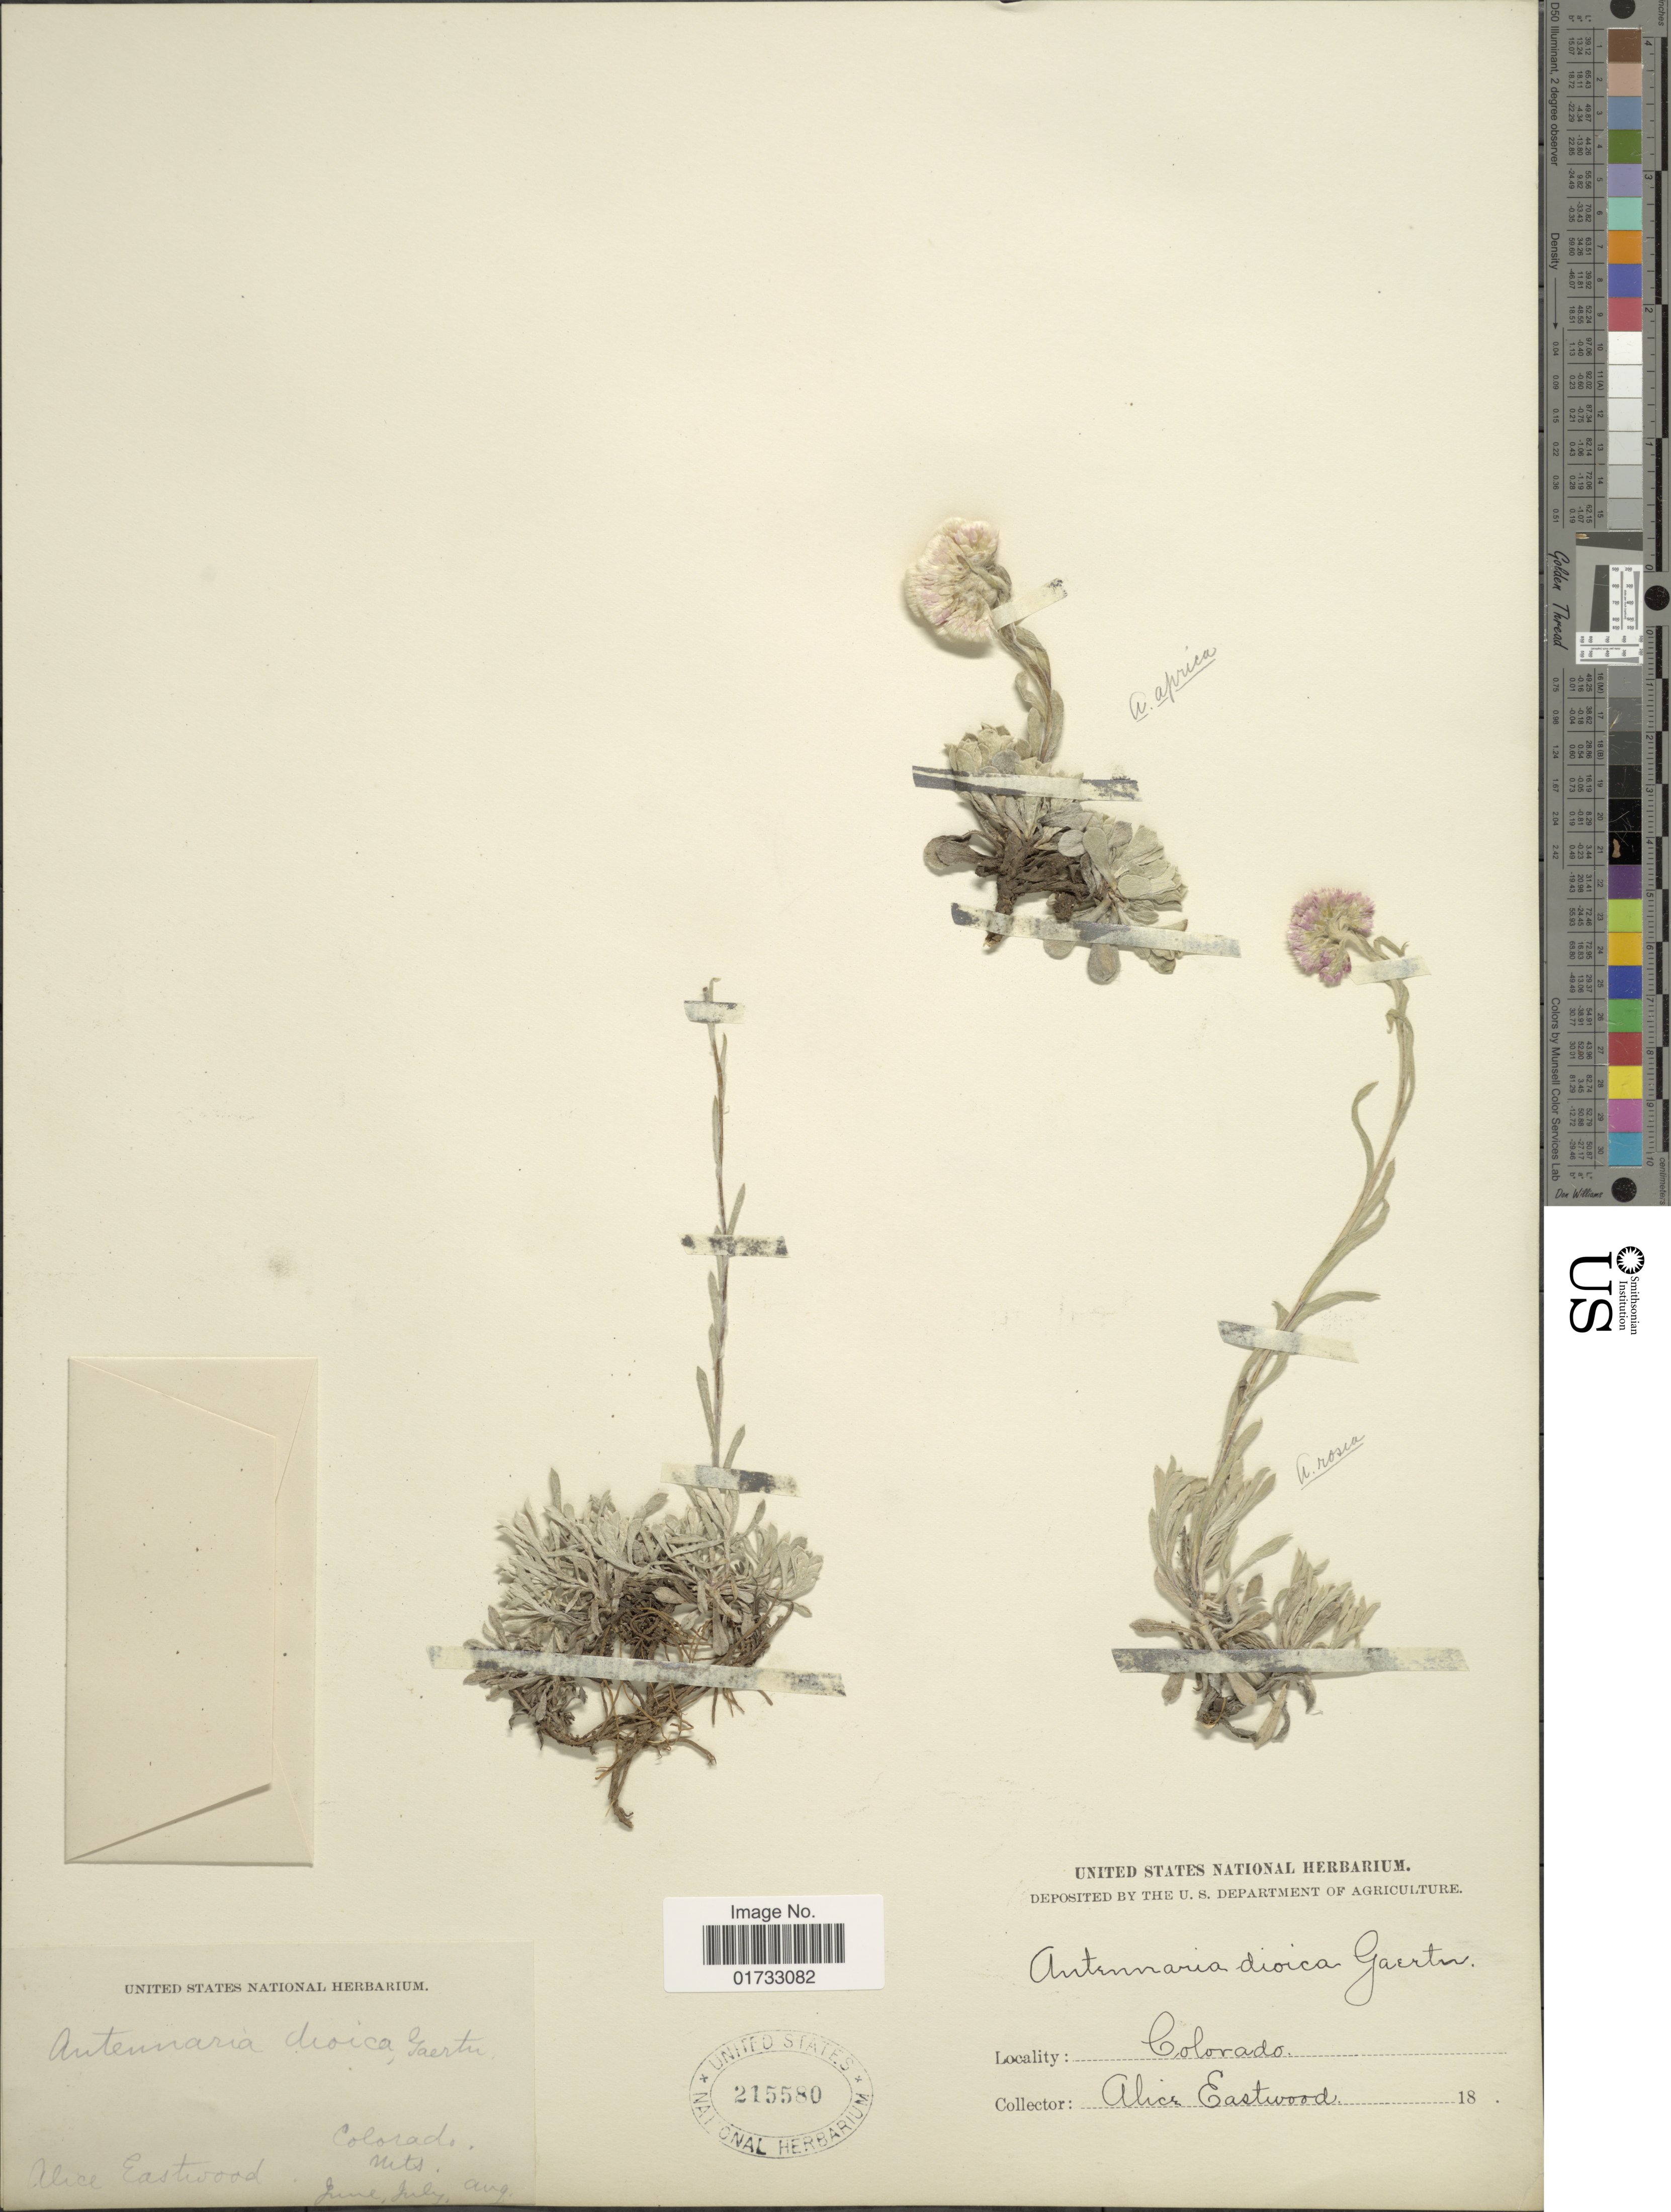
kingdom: Plantae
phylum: Tracheophyta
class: Magnoliopsida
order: Asterales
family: Asteraceae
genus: Antennaria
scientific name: Antennaria rosea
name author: Greene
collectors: A. Eastwood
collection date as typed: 18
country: United States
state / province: Colorado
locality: Colorado Mts.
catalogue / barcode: US 215580